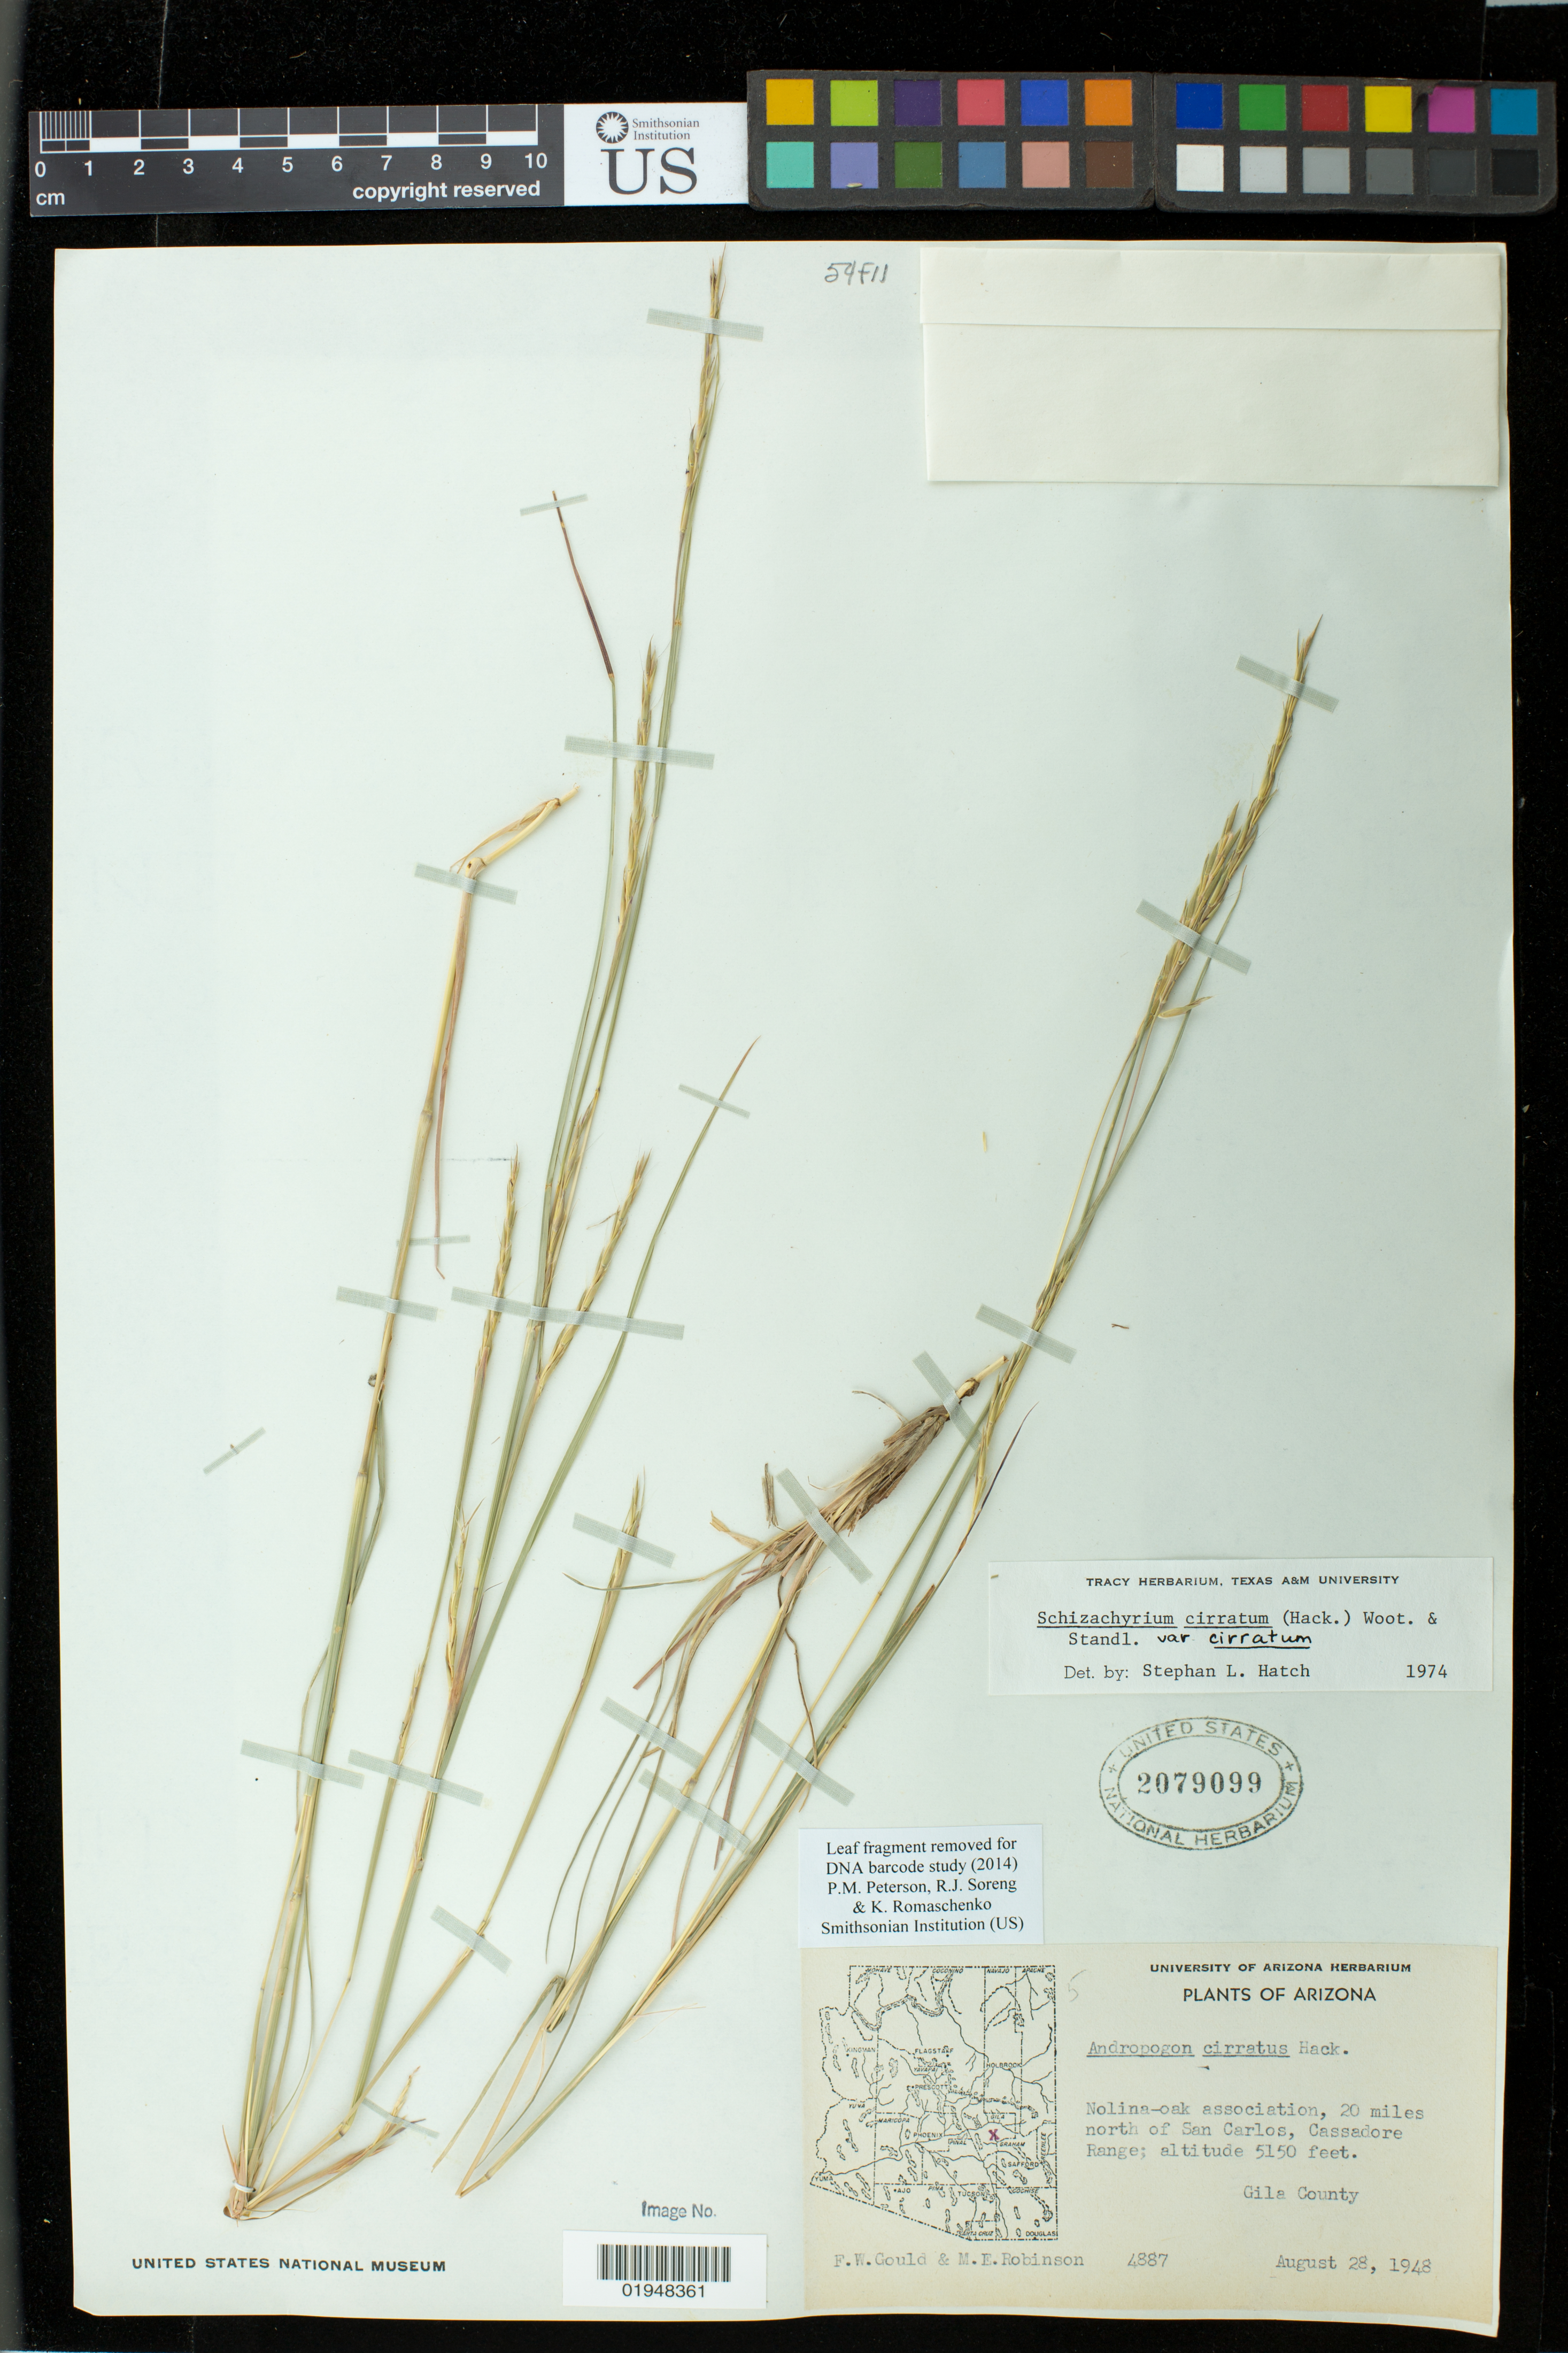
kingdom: Plantae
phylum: Tracheophyta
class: Liliopsida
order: Poales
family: Poaceae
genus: Schizachyrium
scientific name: Schizachyrium cirratum var. cirratum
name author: (Hack.) Wooton & Standl.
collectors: F. W. Gould & M. E. Robinson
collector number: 4887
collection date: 1948-08-28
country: United States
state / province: Arizona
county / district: Gila County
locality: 20 miles north of San Carlos, Cassadore Range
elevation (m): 1570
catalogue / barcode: US 2079099